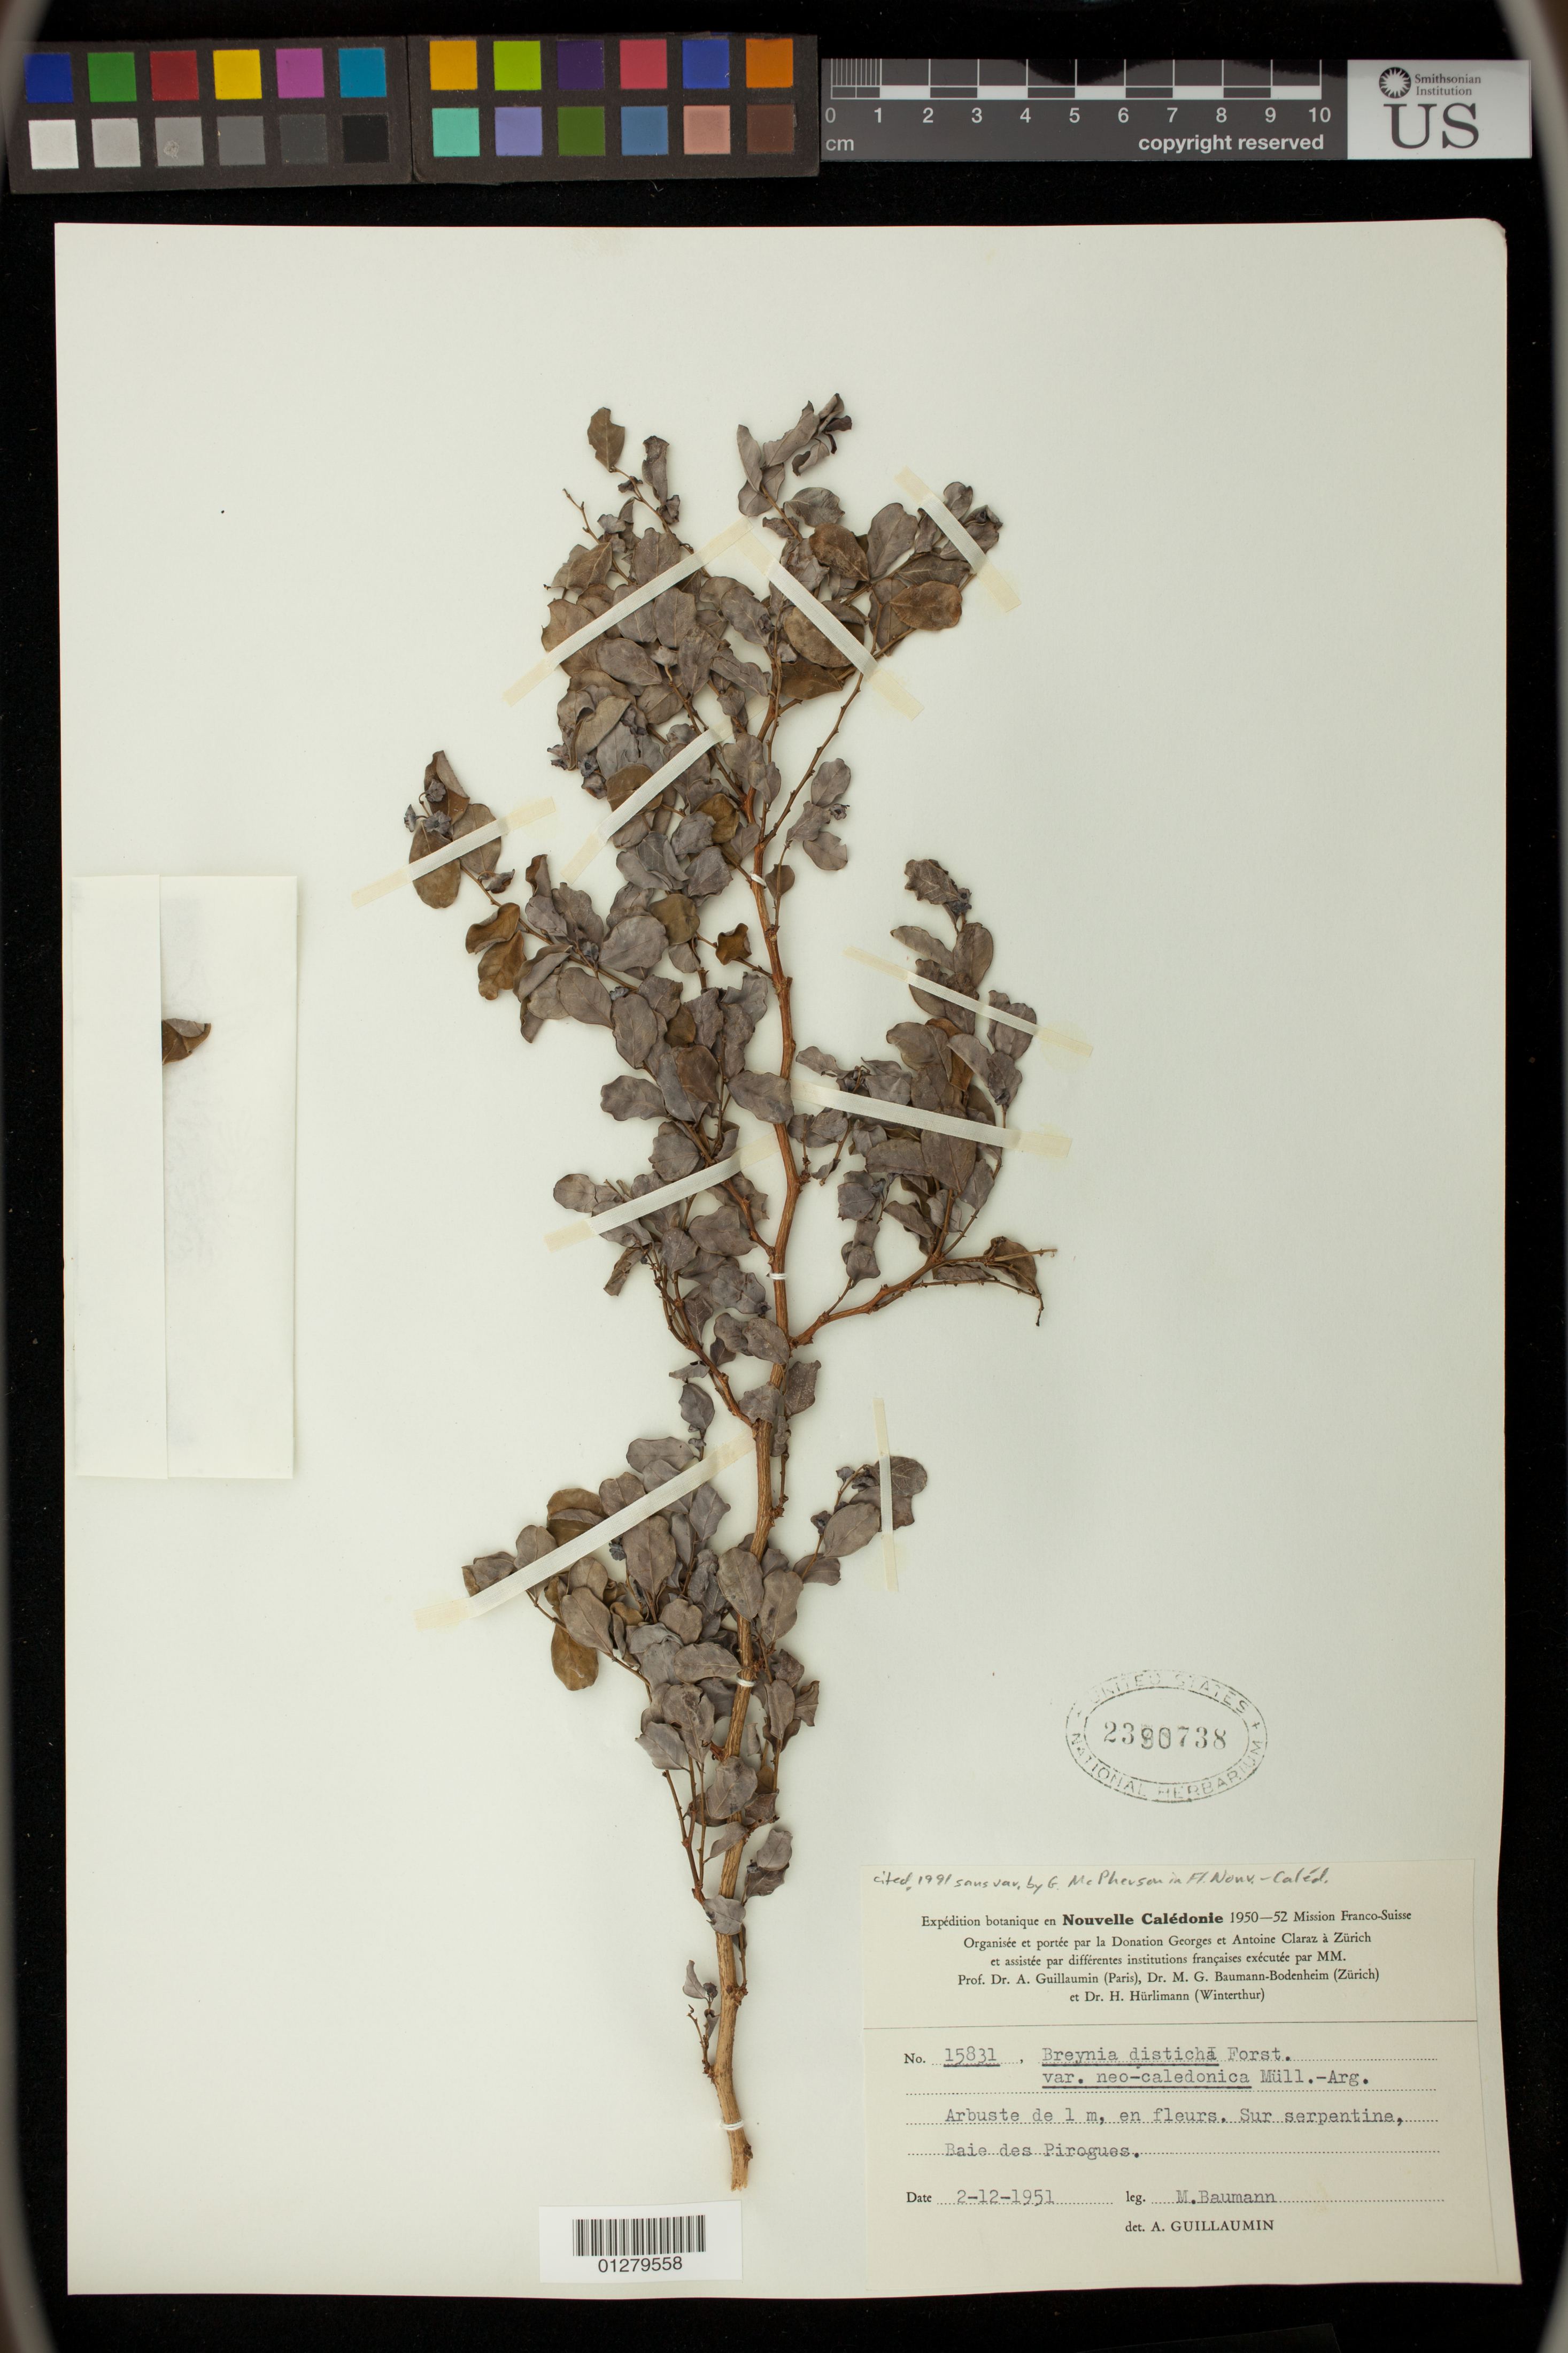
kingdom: Plantae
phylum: Tracheophyta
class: Magnoliopsida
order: Malpighiales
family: Phyllanthaceae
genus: Phyllanthus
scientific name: Phyllanthus nivosus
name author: W. Bull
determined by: Wagner, W. L., (BOT), Smithsonian Institution - National Museum of Natural History (UNITED STATES)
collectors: M. Baumann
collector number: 15831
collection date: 1951-12-02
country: New Caledonia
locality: Baie des Pirogues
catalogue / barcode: US 2390738